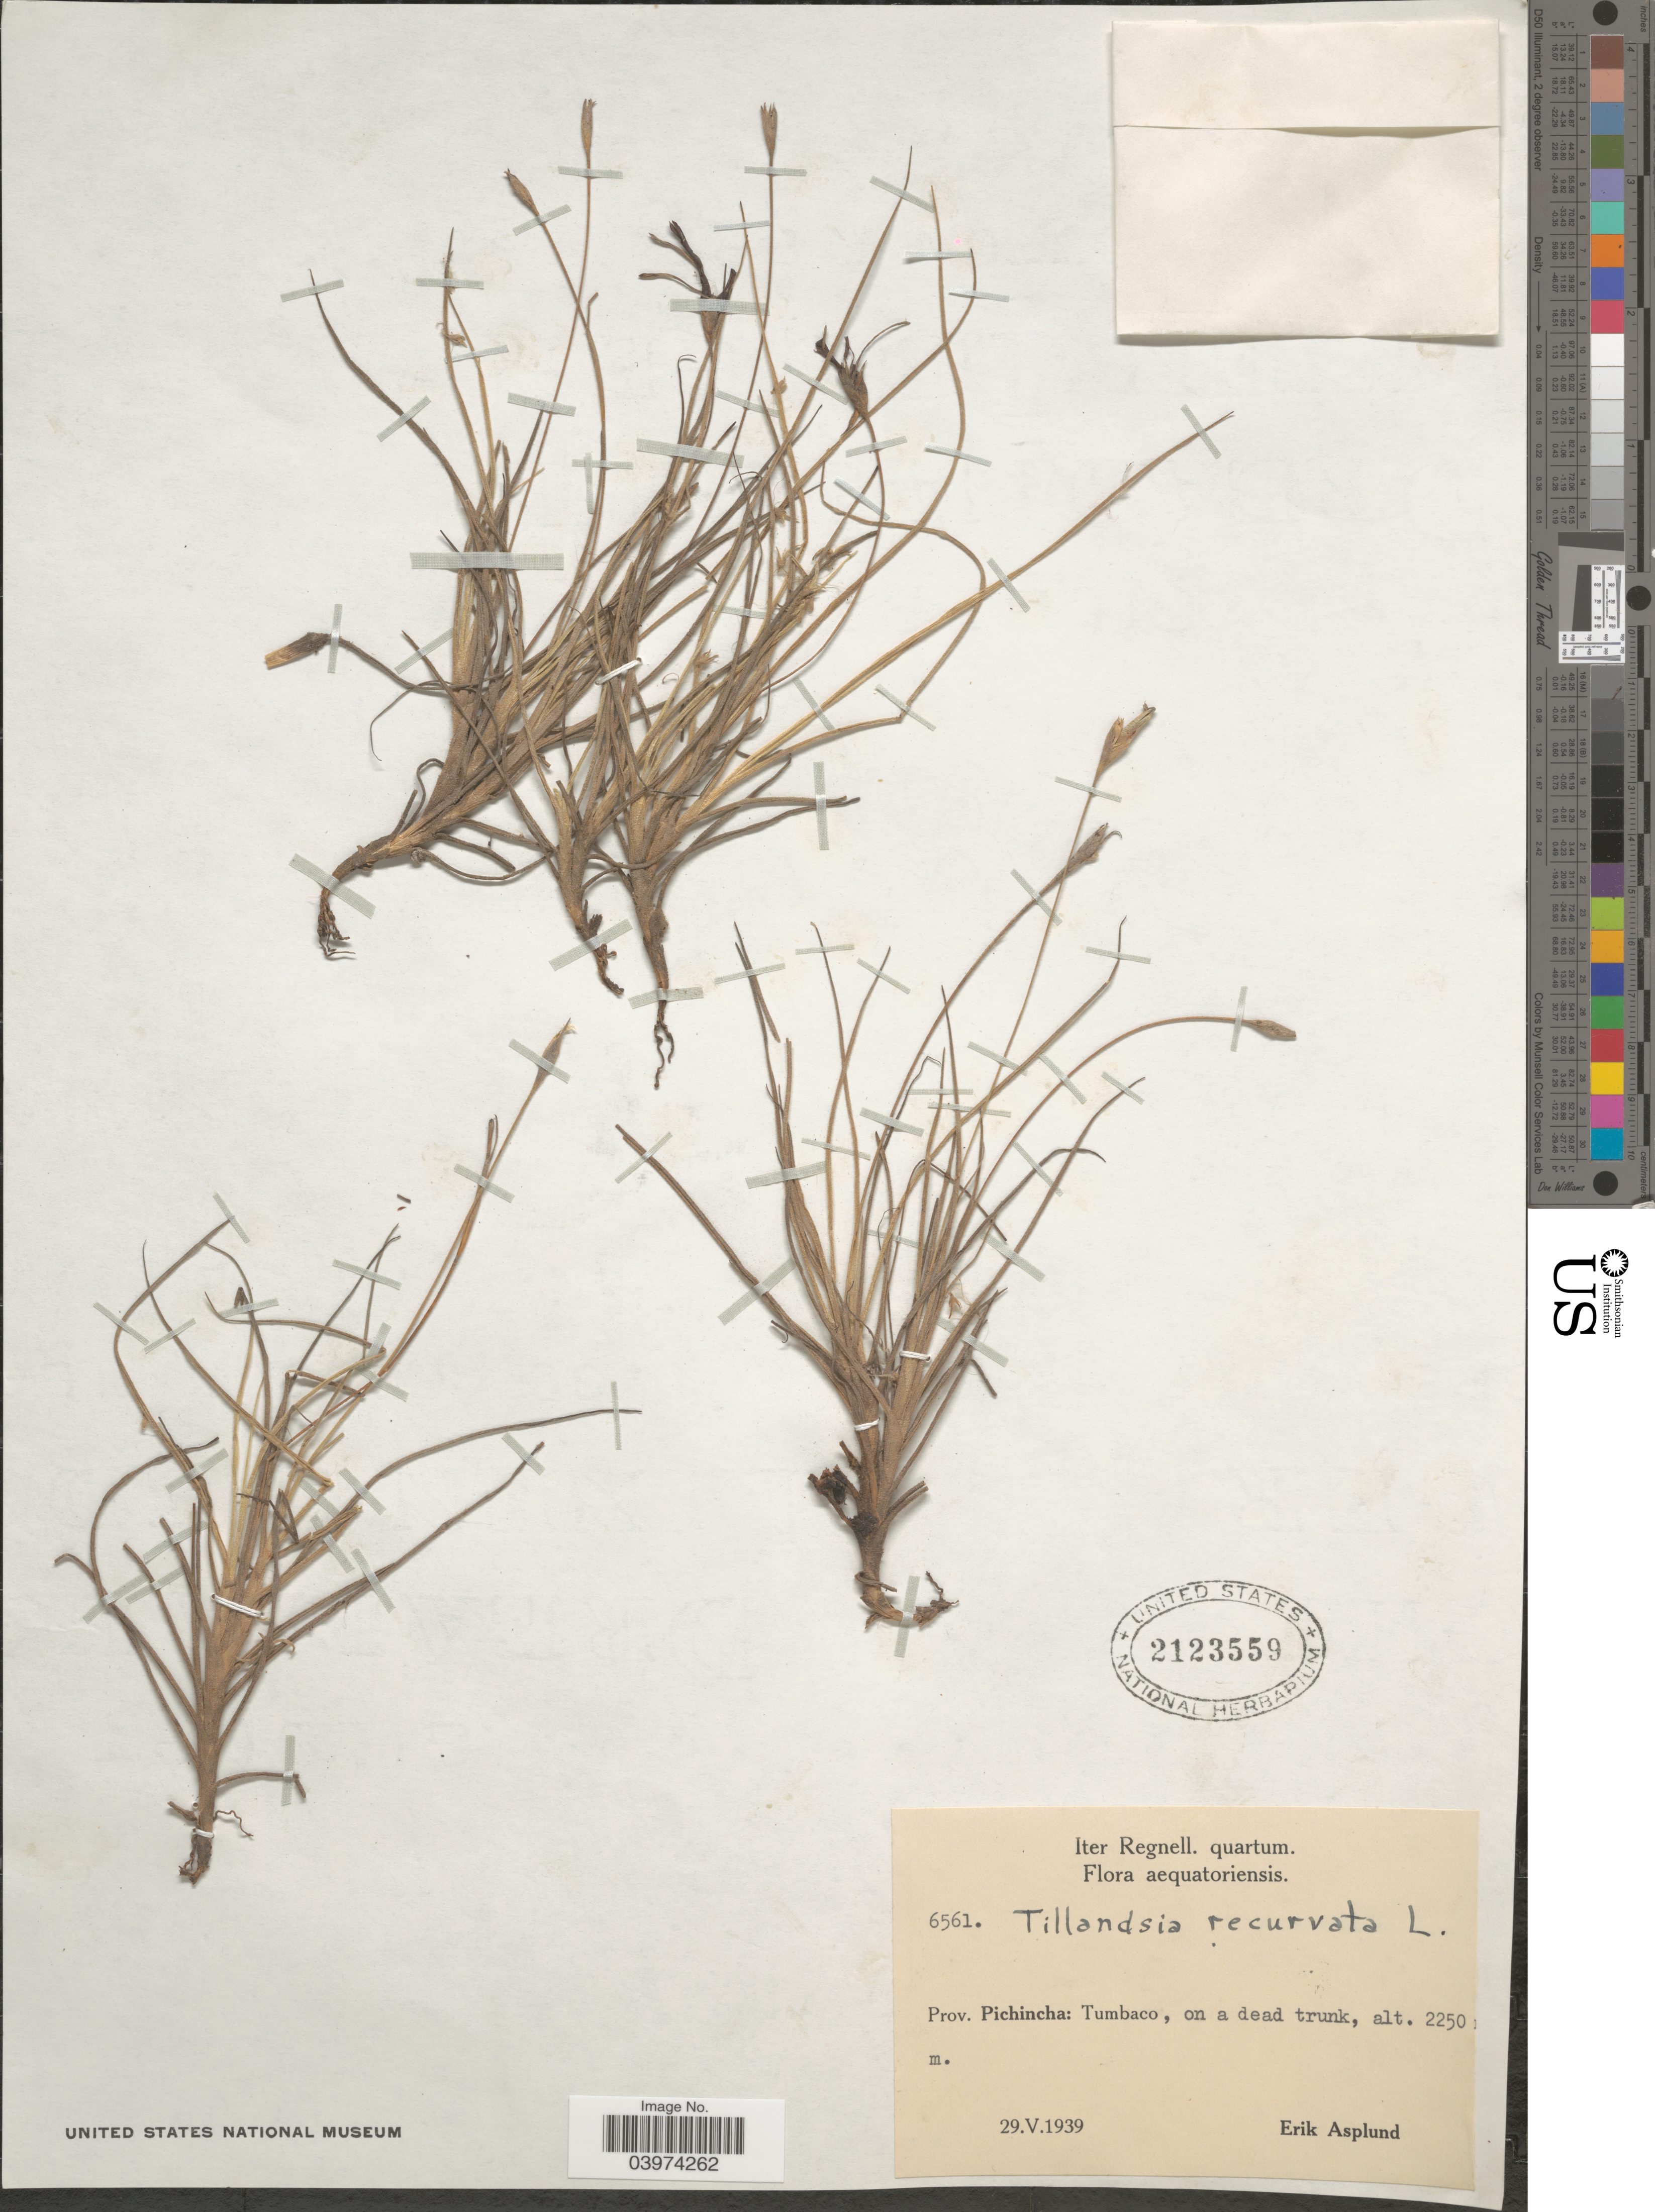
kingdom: Plantae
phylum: Tracheophyta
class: Liliopsida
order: Poales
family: Bromeliaceae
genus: Tillandsia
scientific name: Tillandsia recurvata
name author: L.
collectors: E. Asplund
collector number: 6561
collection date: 1939-05-29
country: Ecuador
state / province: Pichincha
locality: Iter Regnell. quartum. Aequatoriensis. Prov. Pichincha: Tumbaco, on a dead trunk.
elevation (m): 2250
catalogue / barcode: US 2123559